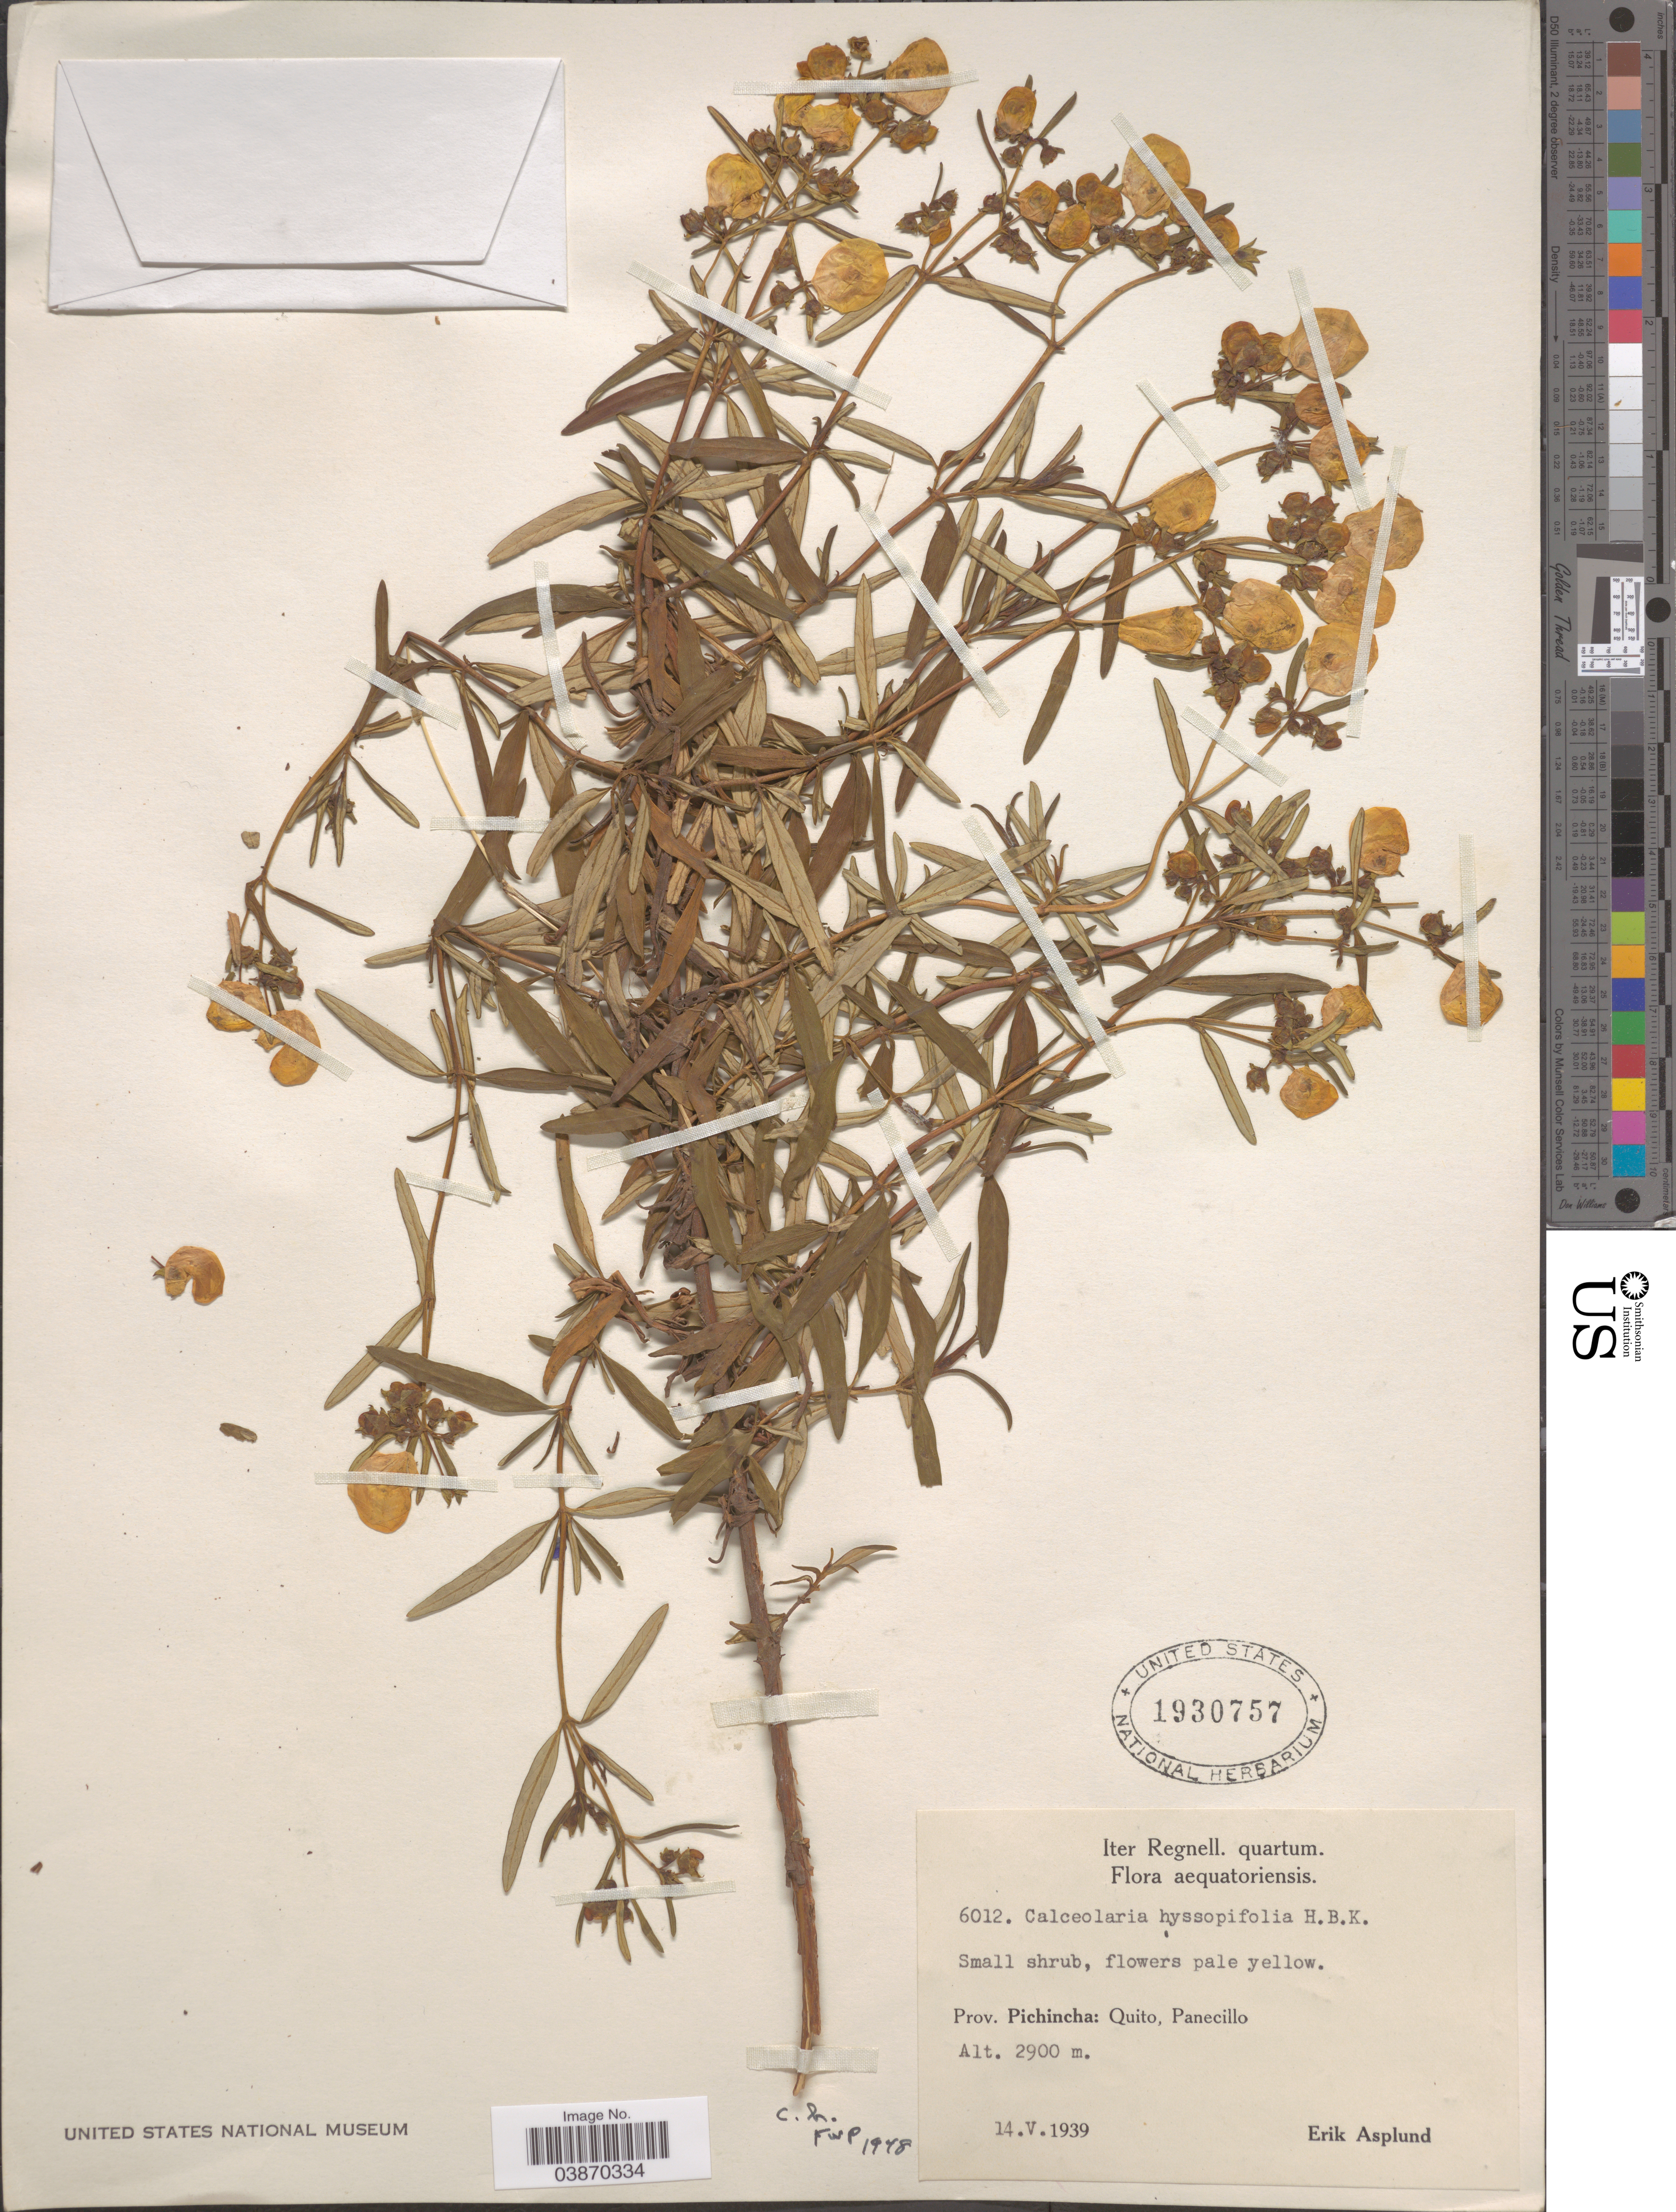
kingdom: Plantae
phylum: Tracheophyta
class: Magnoliopsida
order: Lamiales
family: Calceolariaceae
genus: Calceolaria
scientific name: Calceolaria hyssopifolia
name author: Kunth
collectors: E. Asplund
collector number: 6012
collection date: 1939-05-14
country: Ecuador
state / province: Pichincha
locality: Quito, Panecillo.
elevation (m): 2900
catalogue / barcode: US 1930757